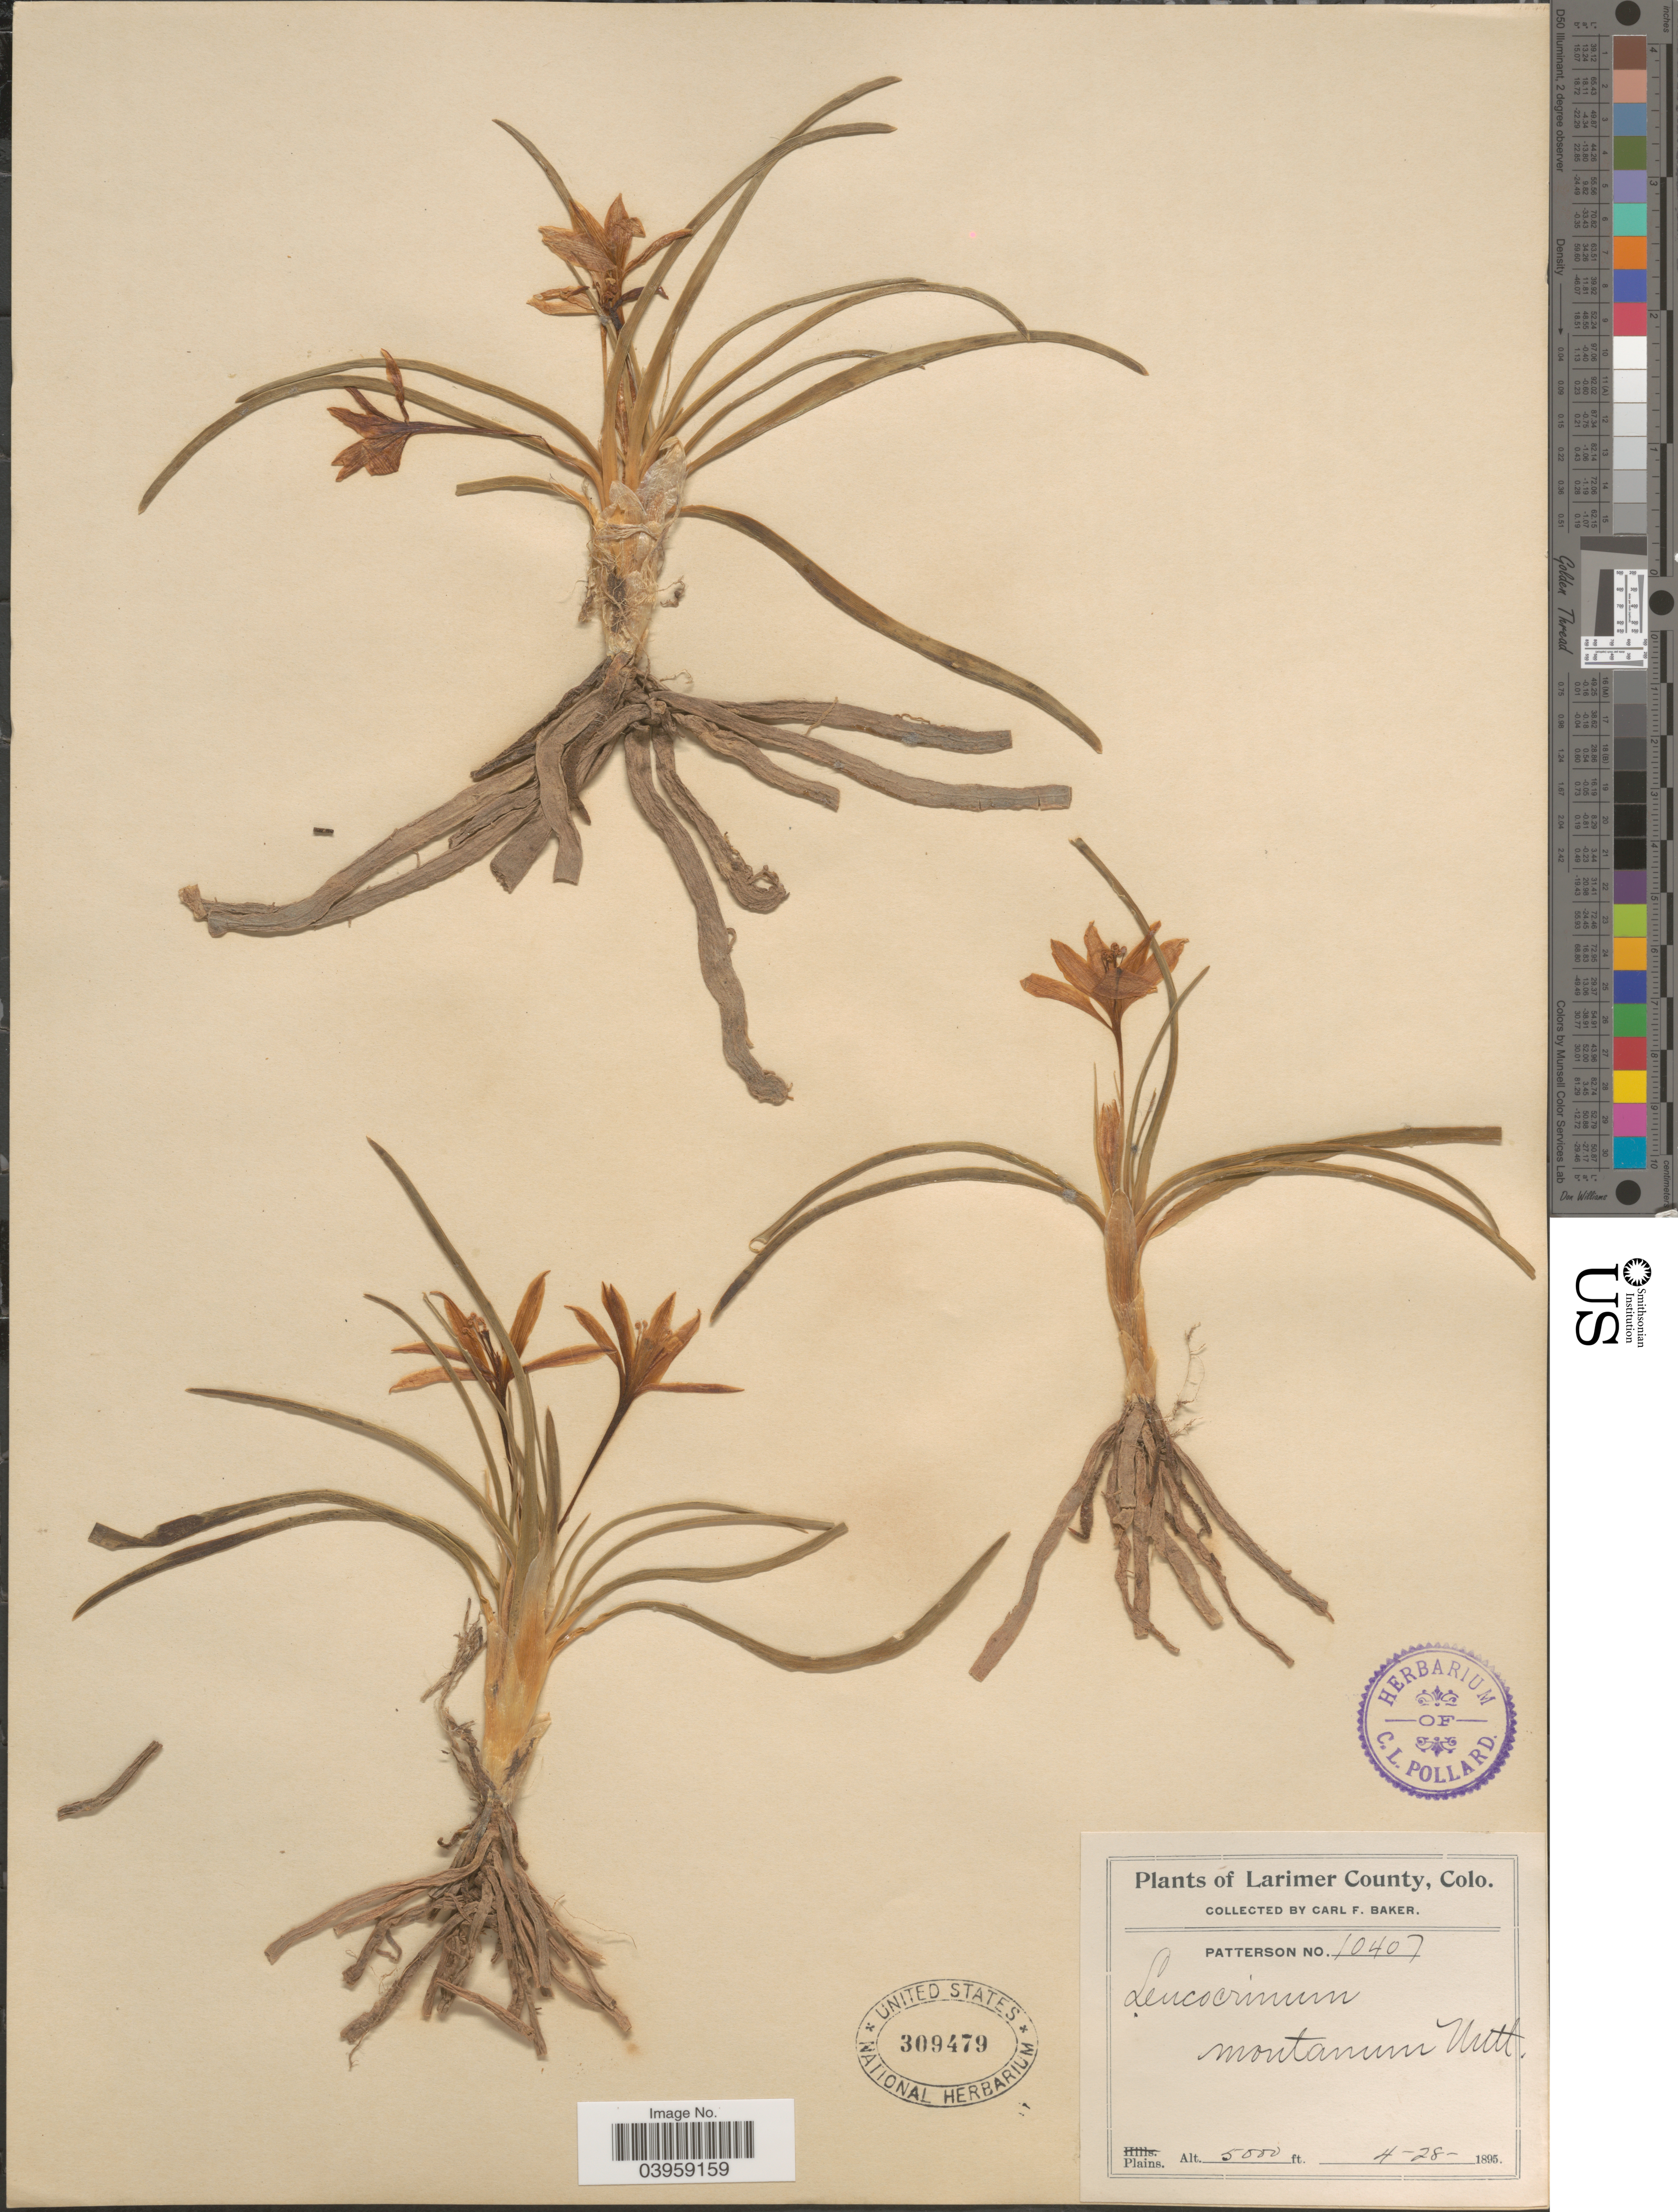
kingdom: Plantae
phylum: Tracheophyta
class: Liliopsida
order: Asparagales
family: Asparagaceae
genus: Leucocrinum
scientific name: Leucocrinum montanum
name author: Nutt.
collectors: C. F. Baker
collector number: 10407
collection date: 1895-04-28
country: United States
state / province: Colorado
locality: Larimer County. Plains.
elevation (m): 1524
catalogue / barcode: US 309479